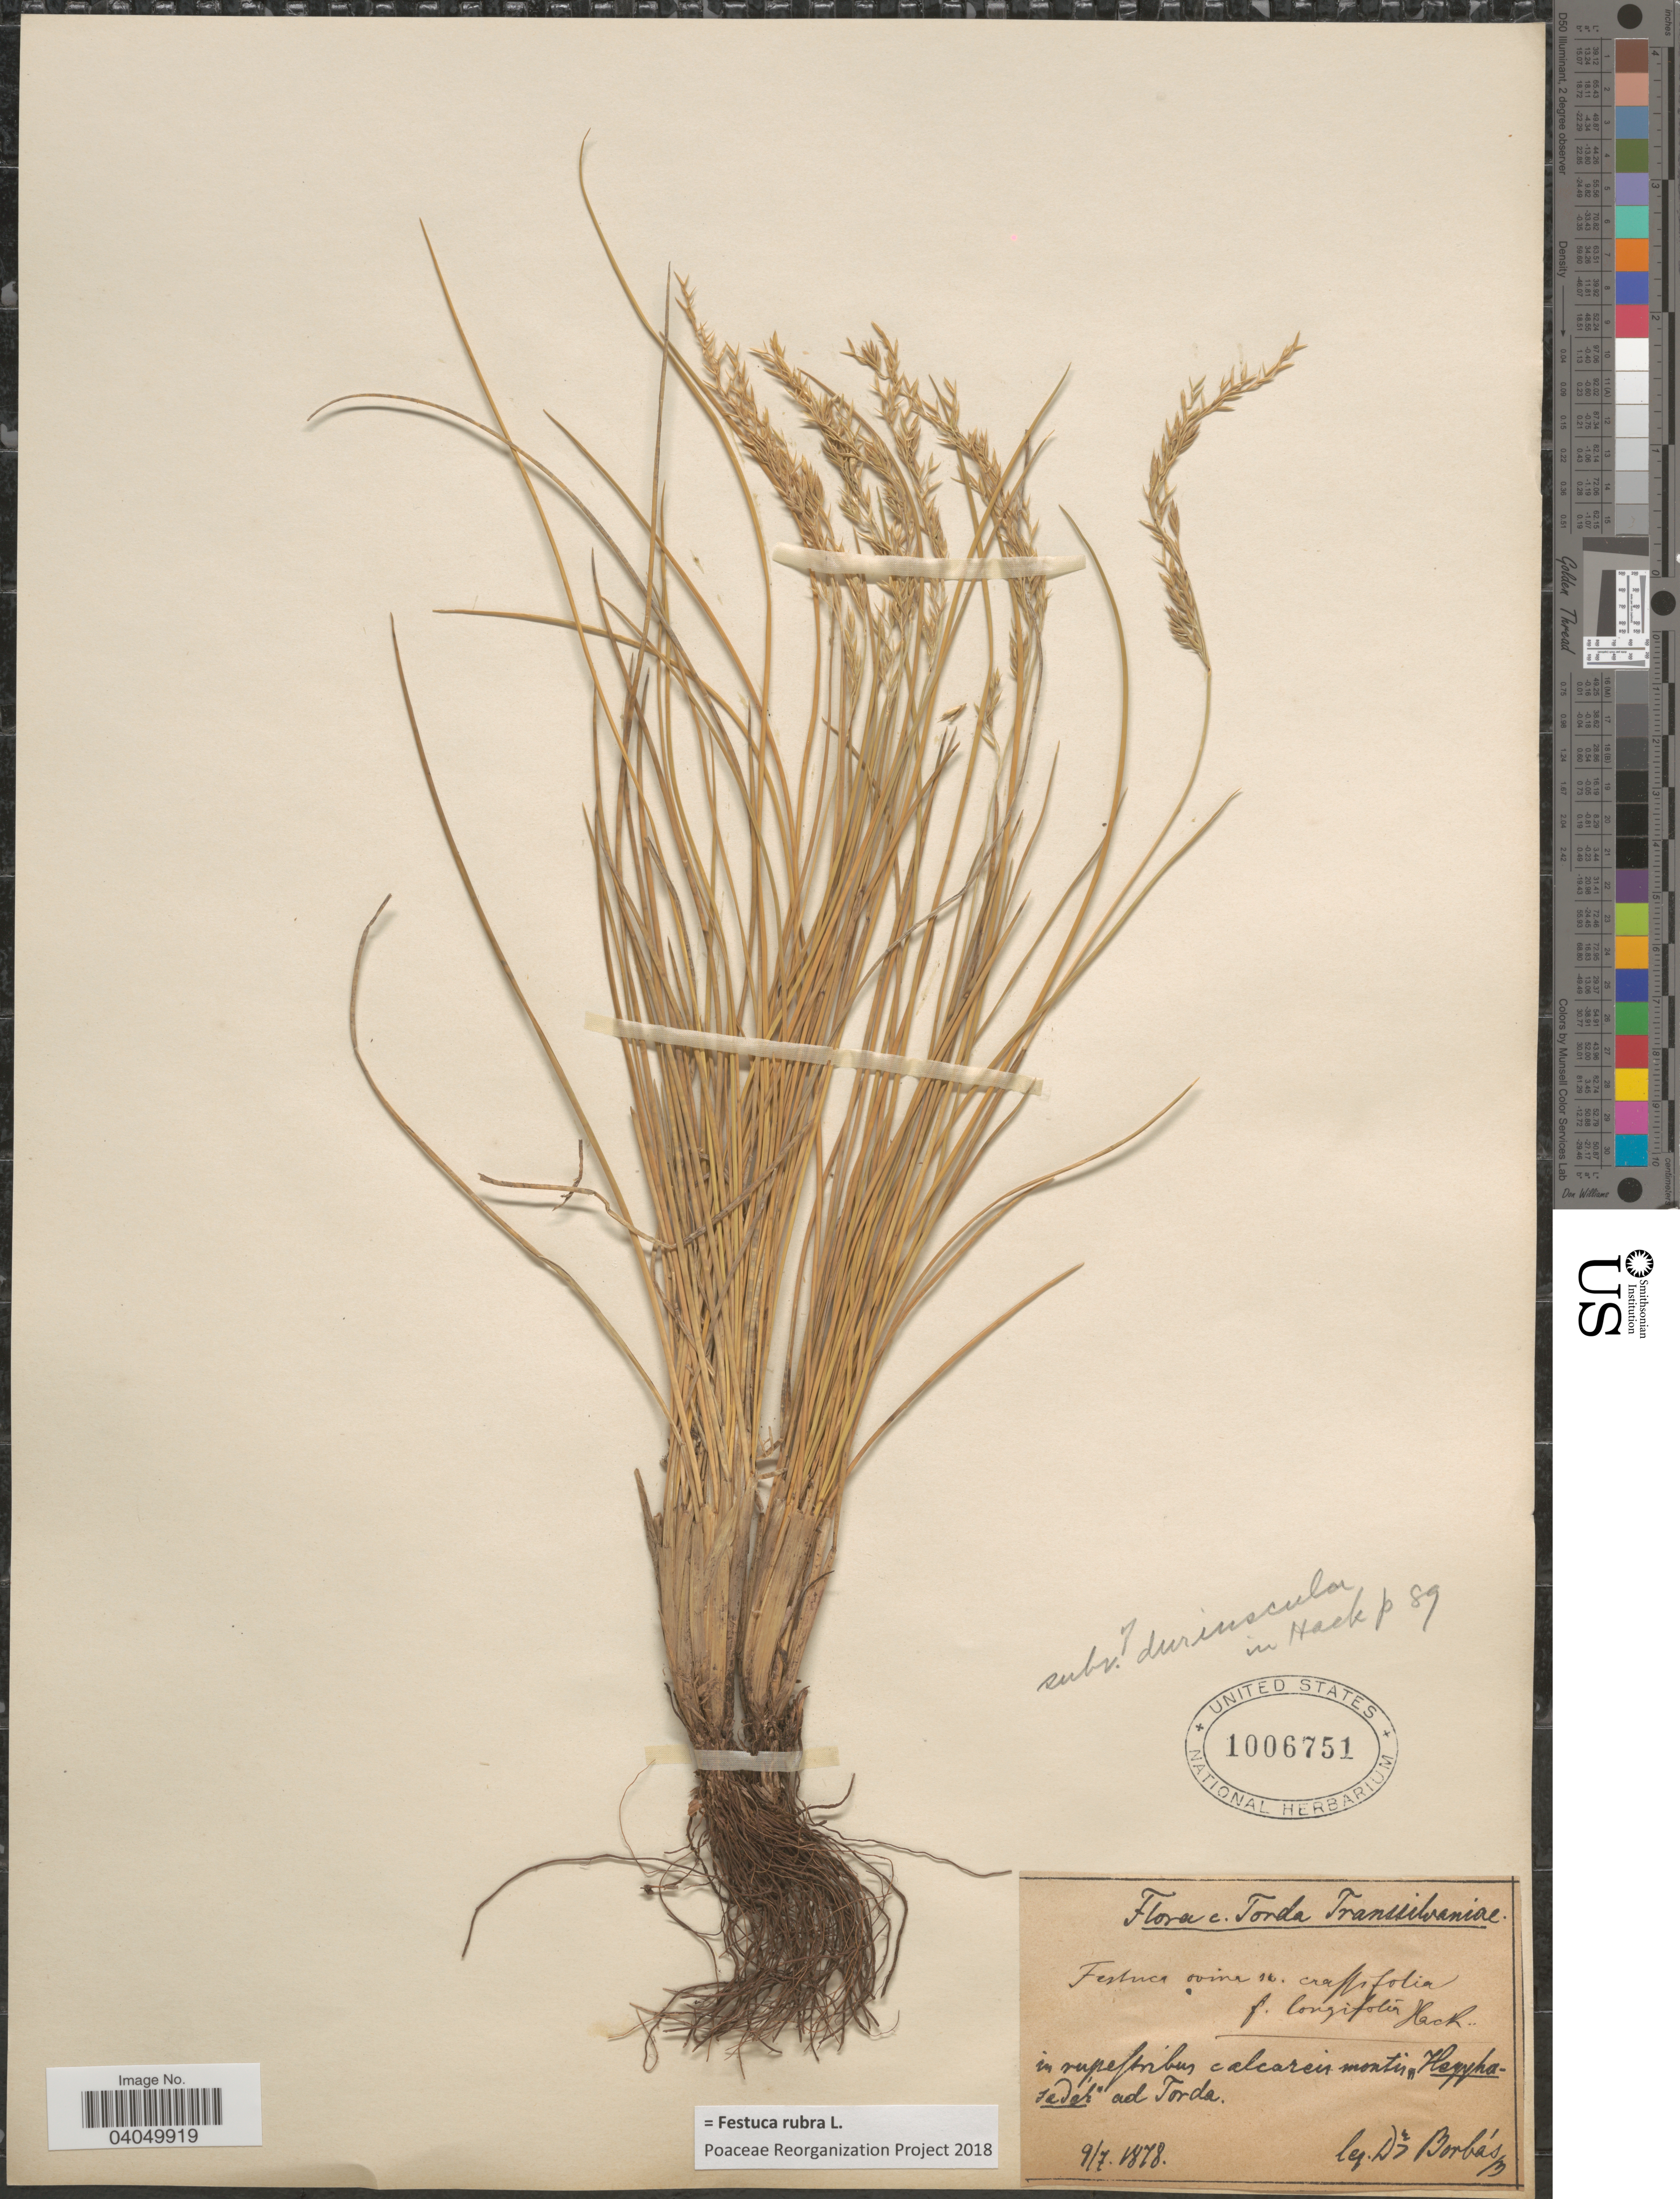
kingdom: Plantae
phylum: Tracheophyta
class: Liliopsida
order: Poales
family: Poaceae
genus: Festuca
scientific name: Festuca rubra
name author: L.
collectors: V. von Borbás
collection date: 1878-07-09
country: Romania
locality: Torda Transsilvaniae. In rupestribus calcareis montis "Hopphasedeh [interpreted]" ad Torda.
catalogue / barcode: US 1006751